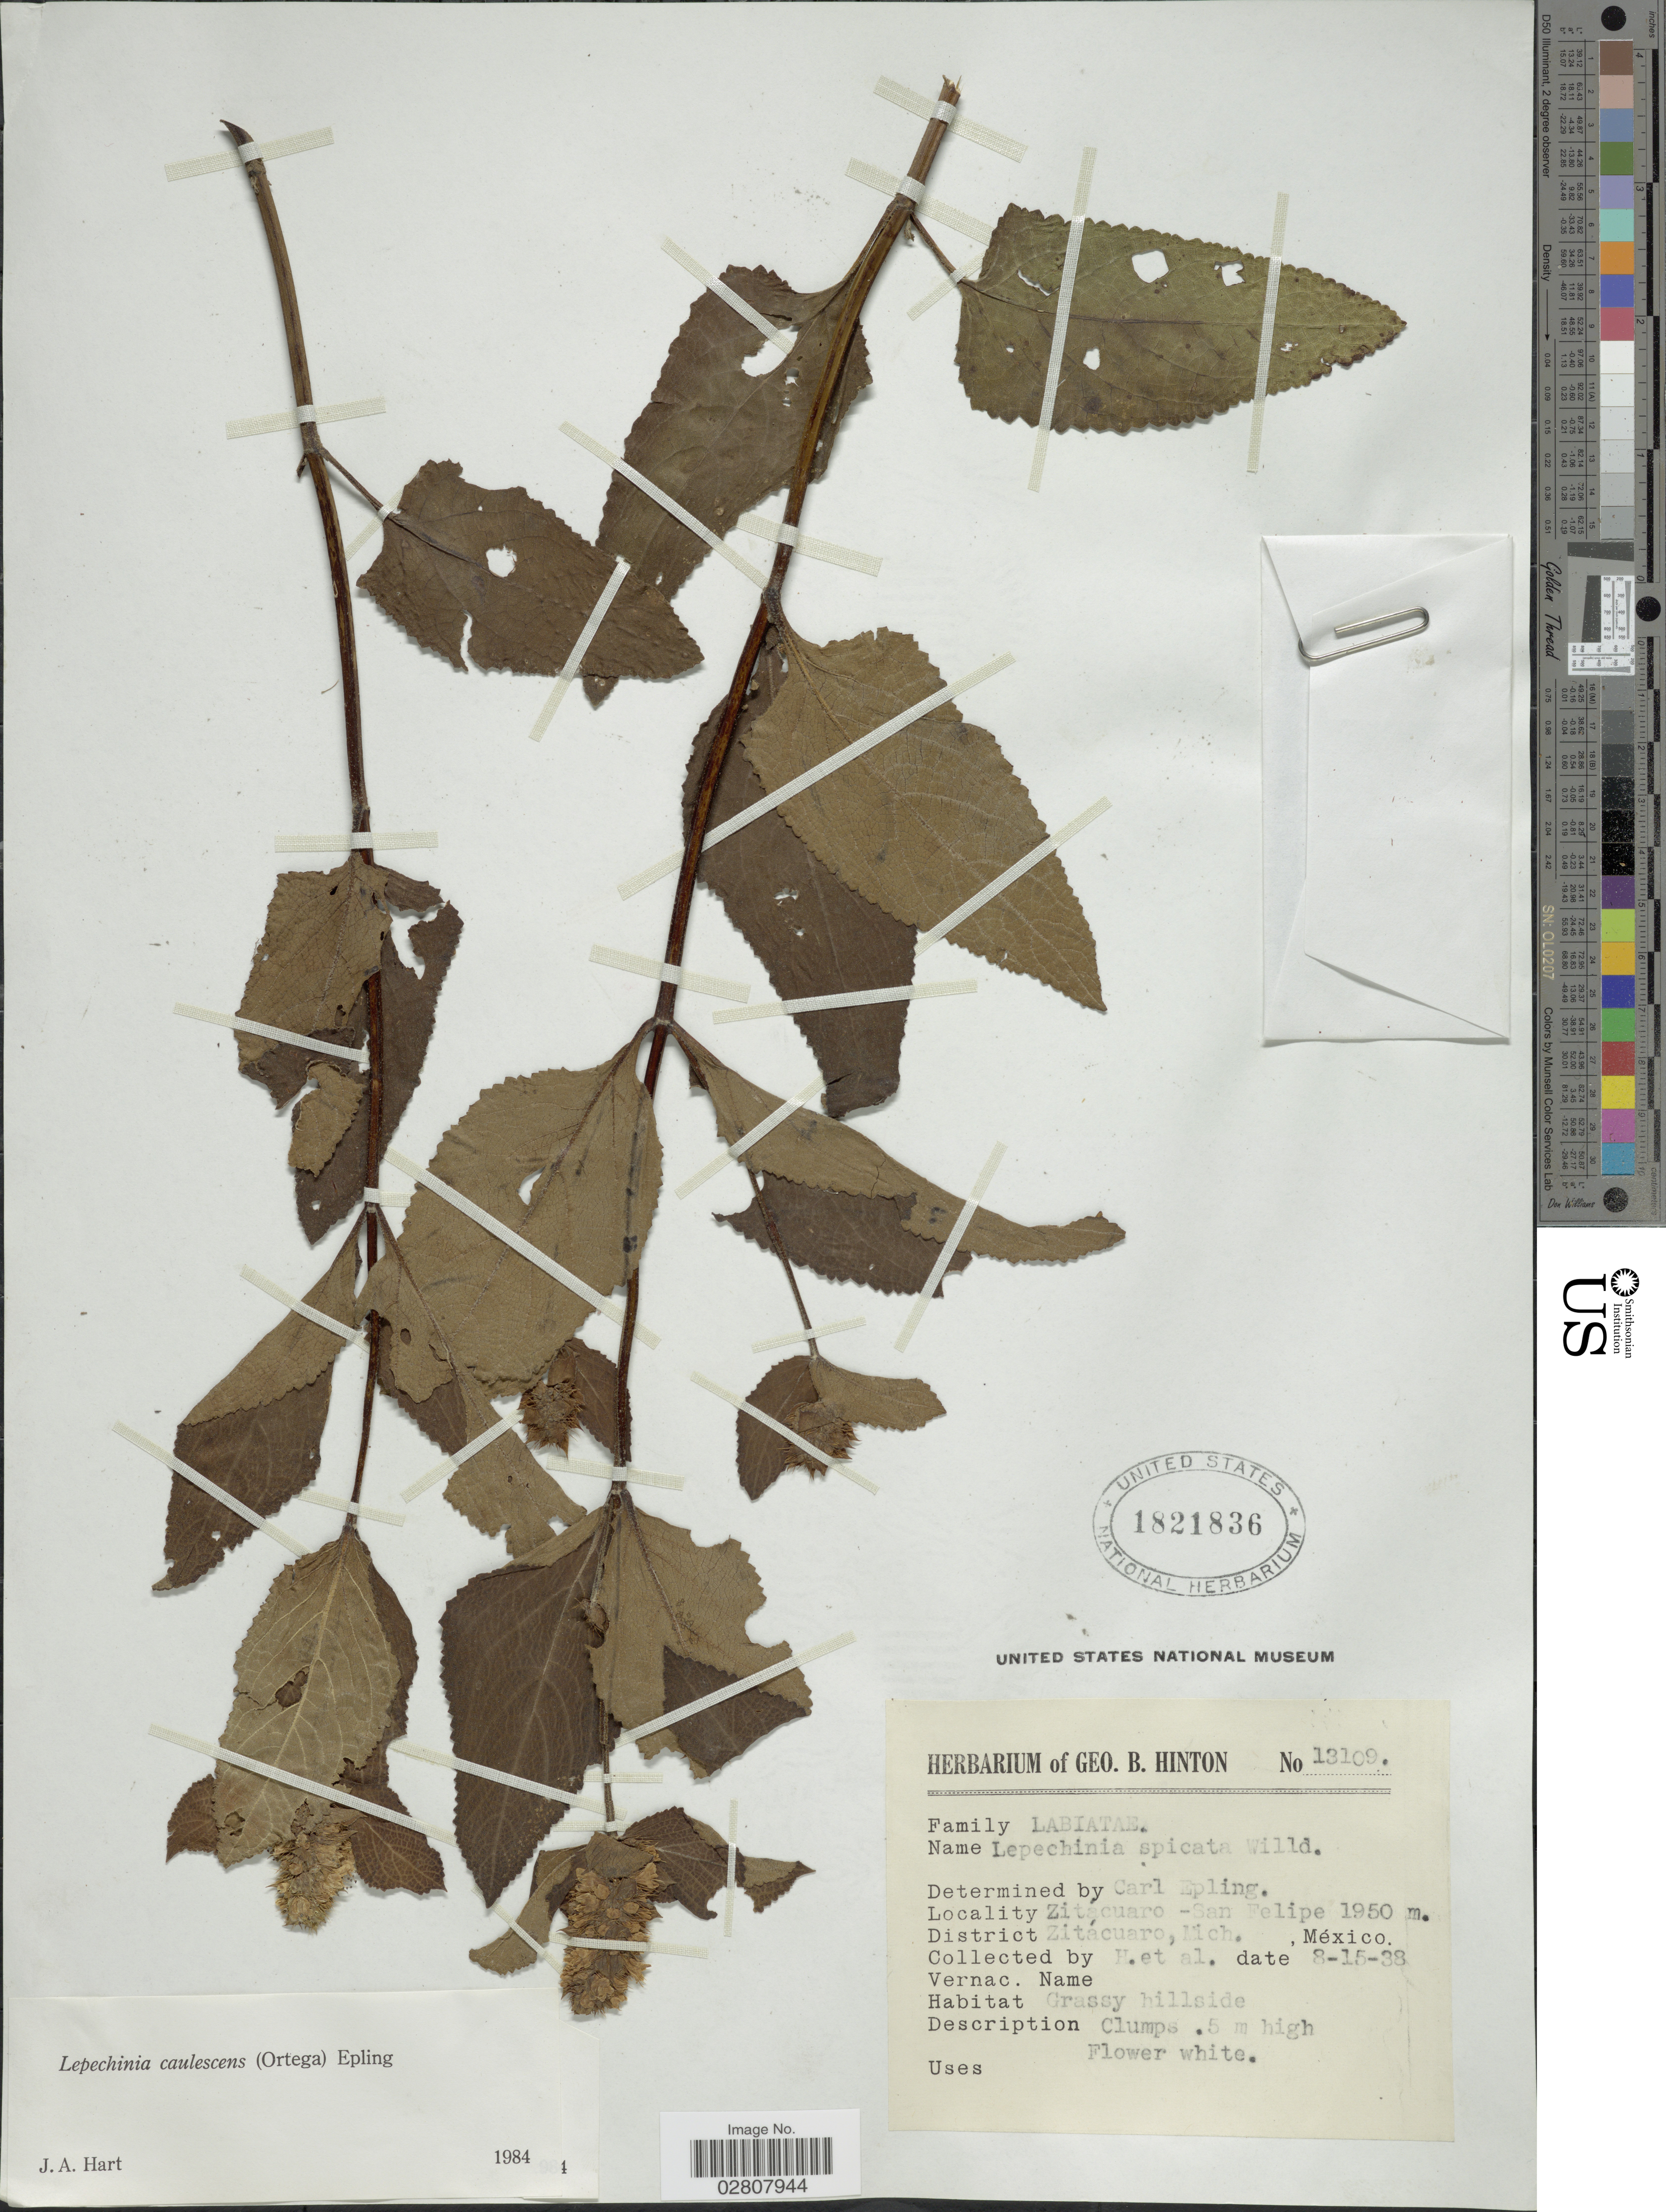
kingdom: Plantae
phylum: Tracheophyta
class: Magnoliopsida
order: Lamiales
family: Lamiaceae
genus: Lepechinia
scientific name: Lepechinia caulescens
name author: (Ortega) Epling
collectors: G. B. Hinton & et al.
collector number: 13109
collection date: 1938-08-15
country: Mexico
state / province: Michoacán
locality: Zitácuaro - San Felipe. District Zitácuaro.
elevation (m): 1950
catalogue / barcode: US 1821836